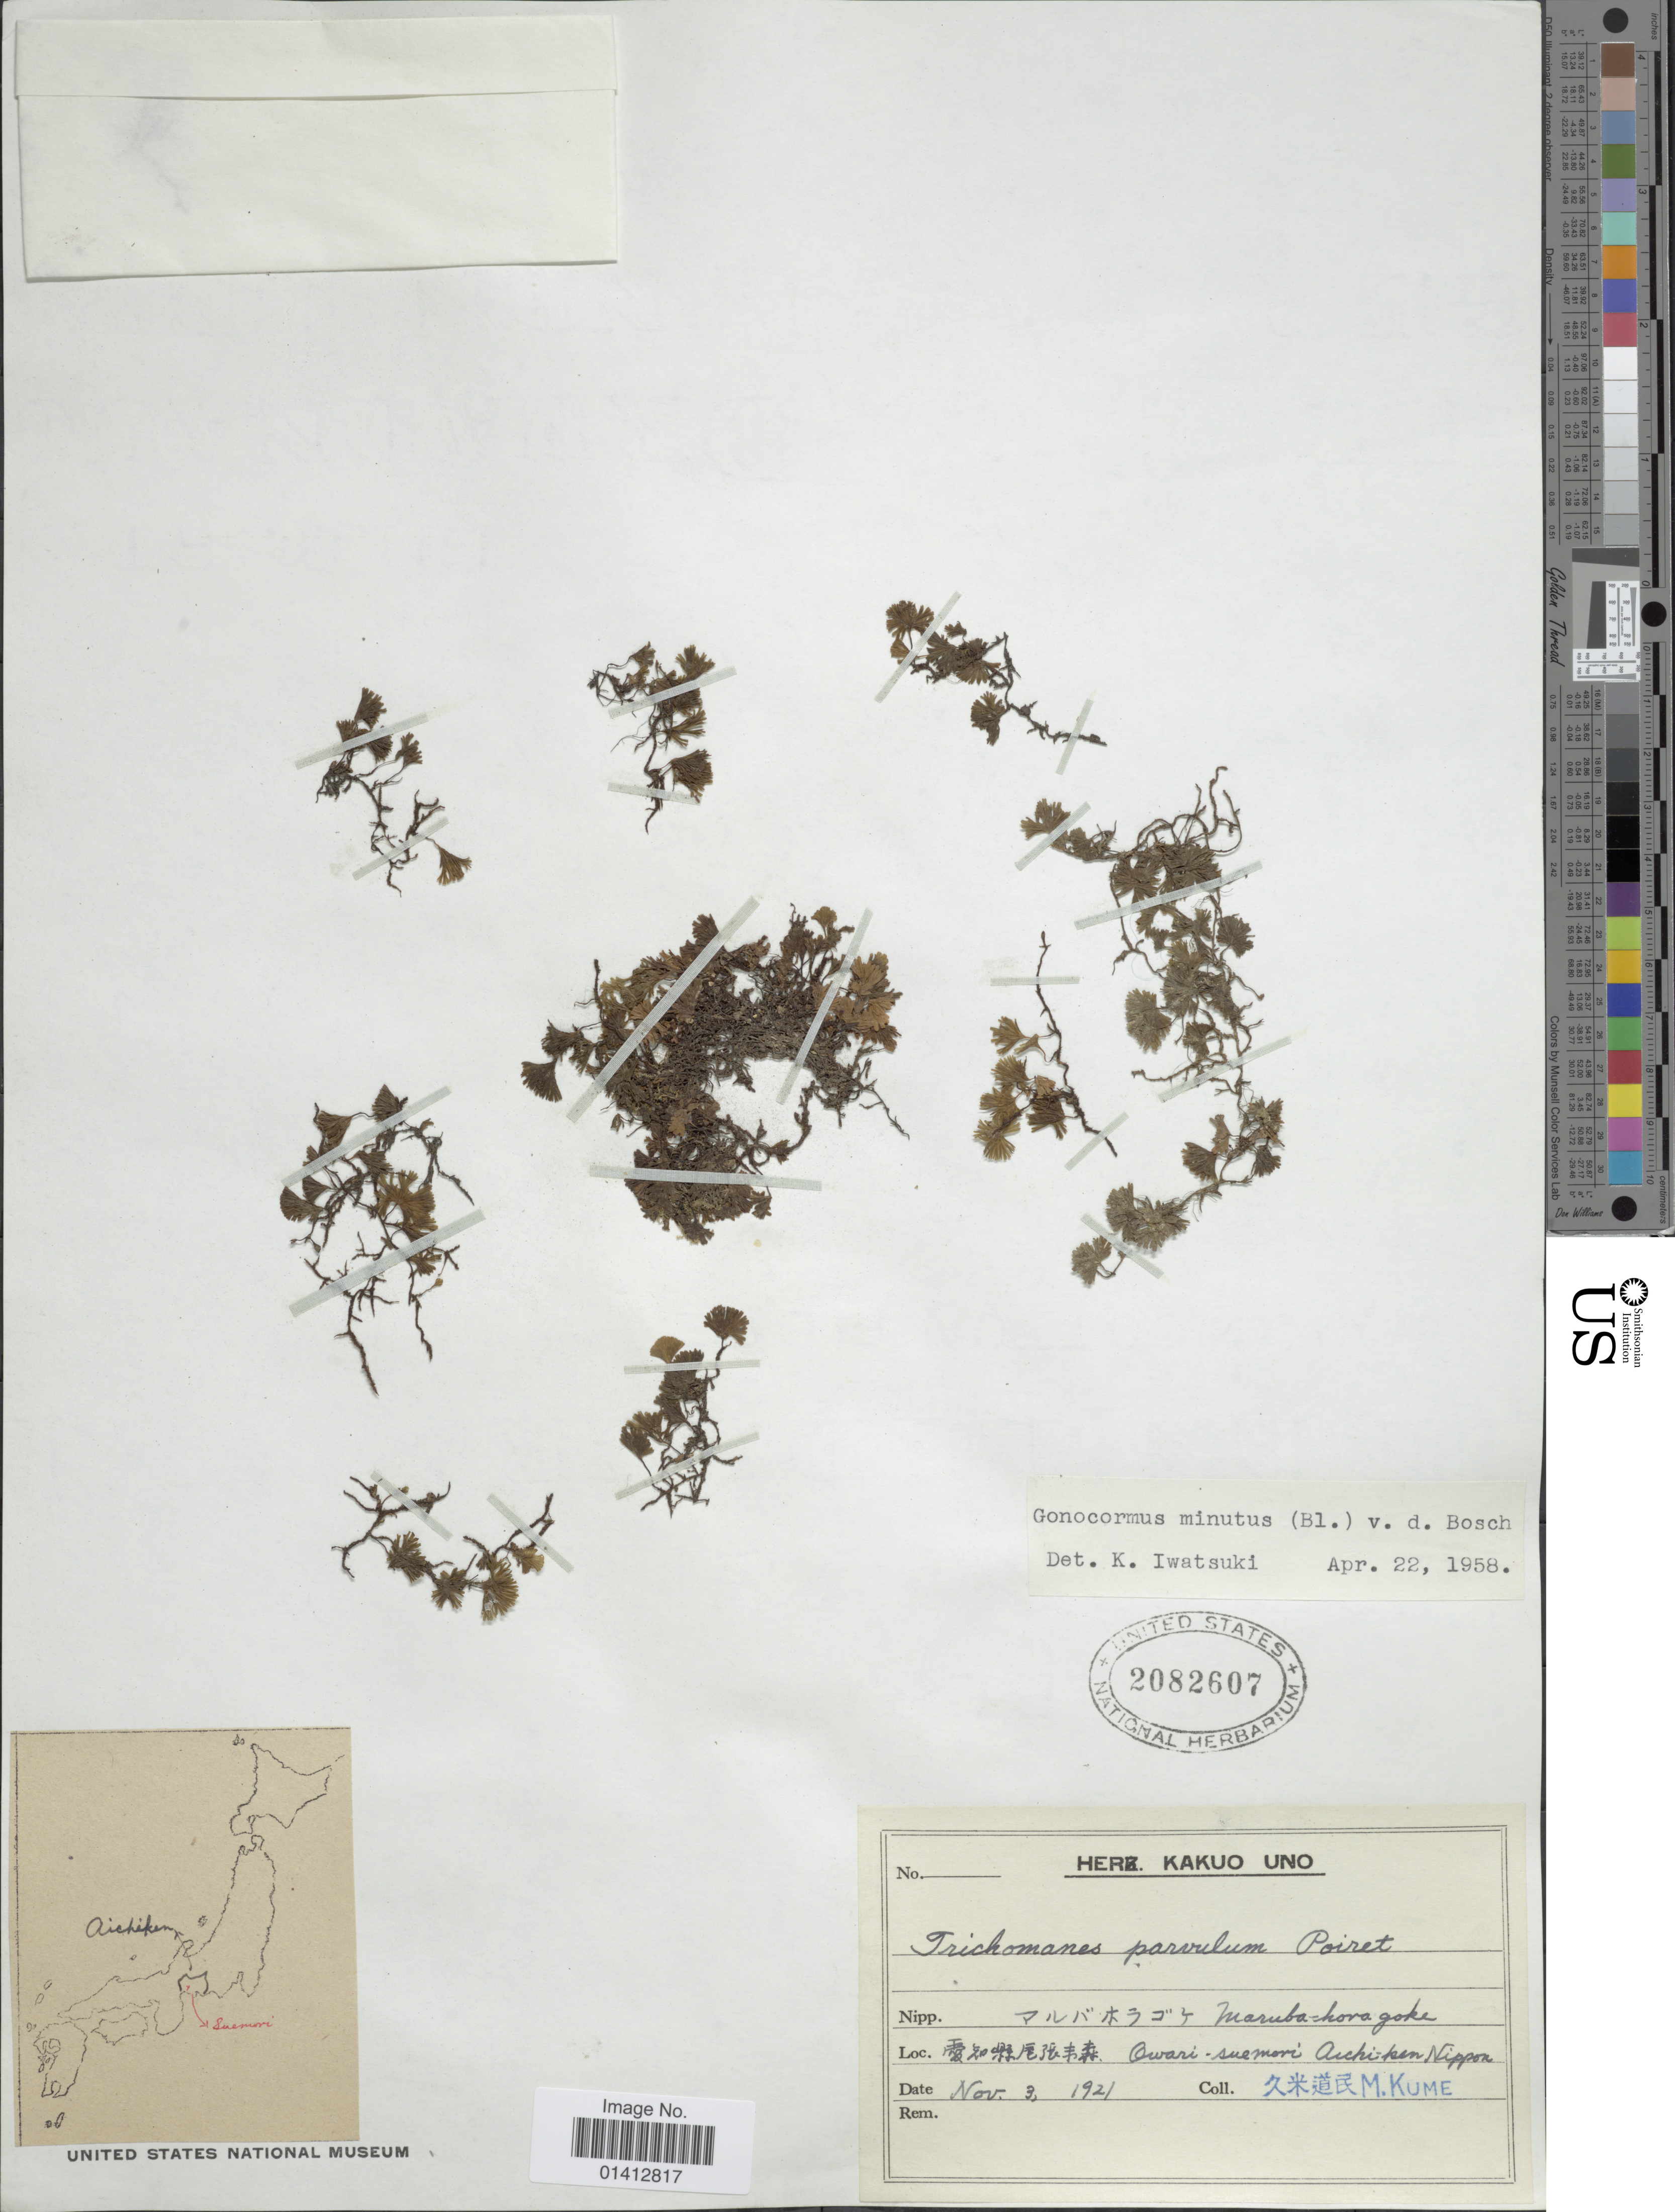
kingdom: Plantae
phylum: Tracheophyta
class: Polypodiopsida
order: Hymenophyllales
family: Hymenophyllaceae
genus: Crepidomanes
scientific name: Crepidomanes minutum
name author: (Blume) K. Iwats.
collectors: M. Kume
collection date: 1921-11-03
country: Japan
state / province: Aiti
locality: Owari-suemori Aichi-ken Nippon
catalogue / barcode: US 2082607